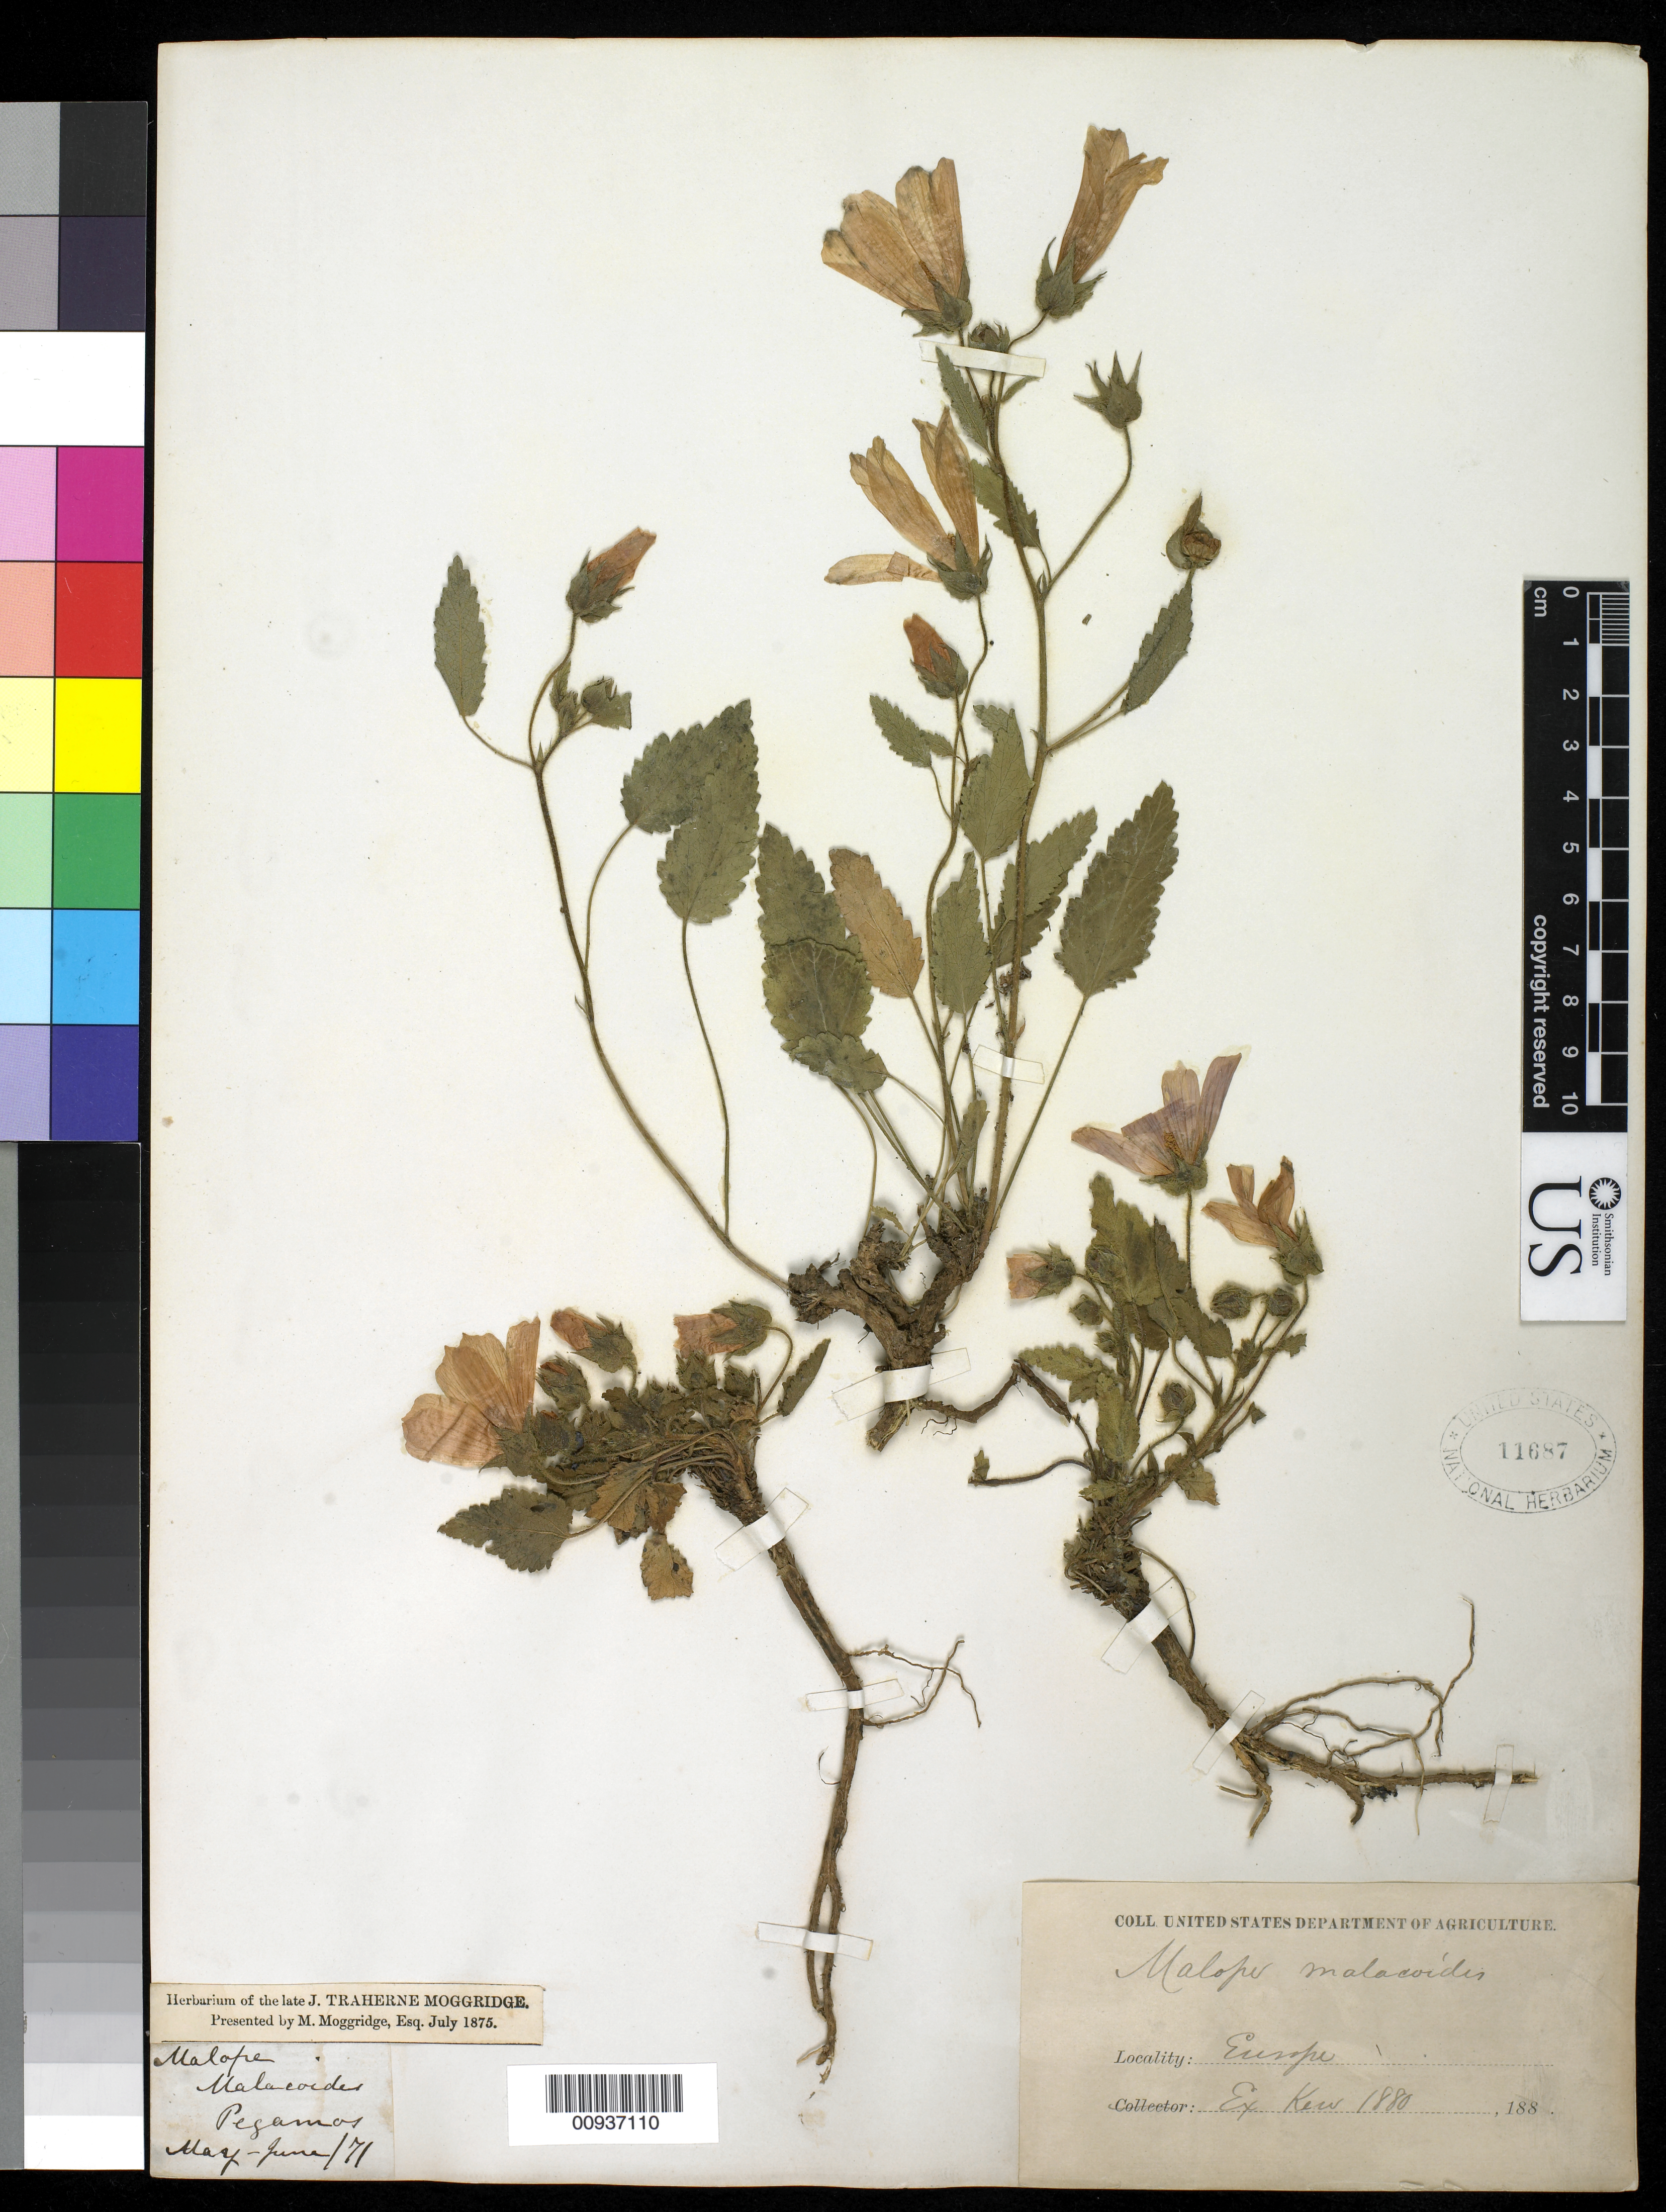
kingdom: Plantae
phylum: Tracheophyta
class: Magnoliopsida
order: Malvales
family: Malvaceae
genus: Malope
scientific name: Malope malacoides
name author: L.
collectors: Kew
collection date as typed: May 1871 to -- Jun 1871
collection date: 1871-05/1871-06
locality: Pegamo[i]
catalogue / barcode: US 11687